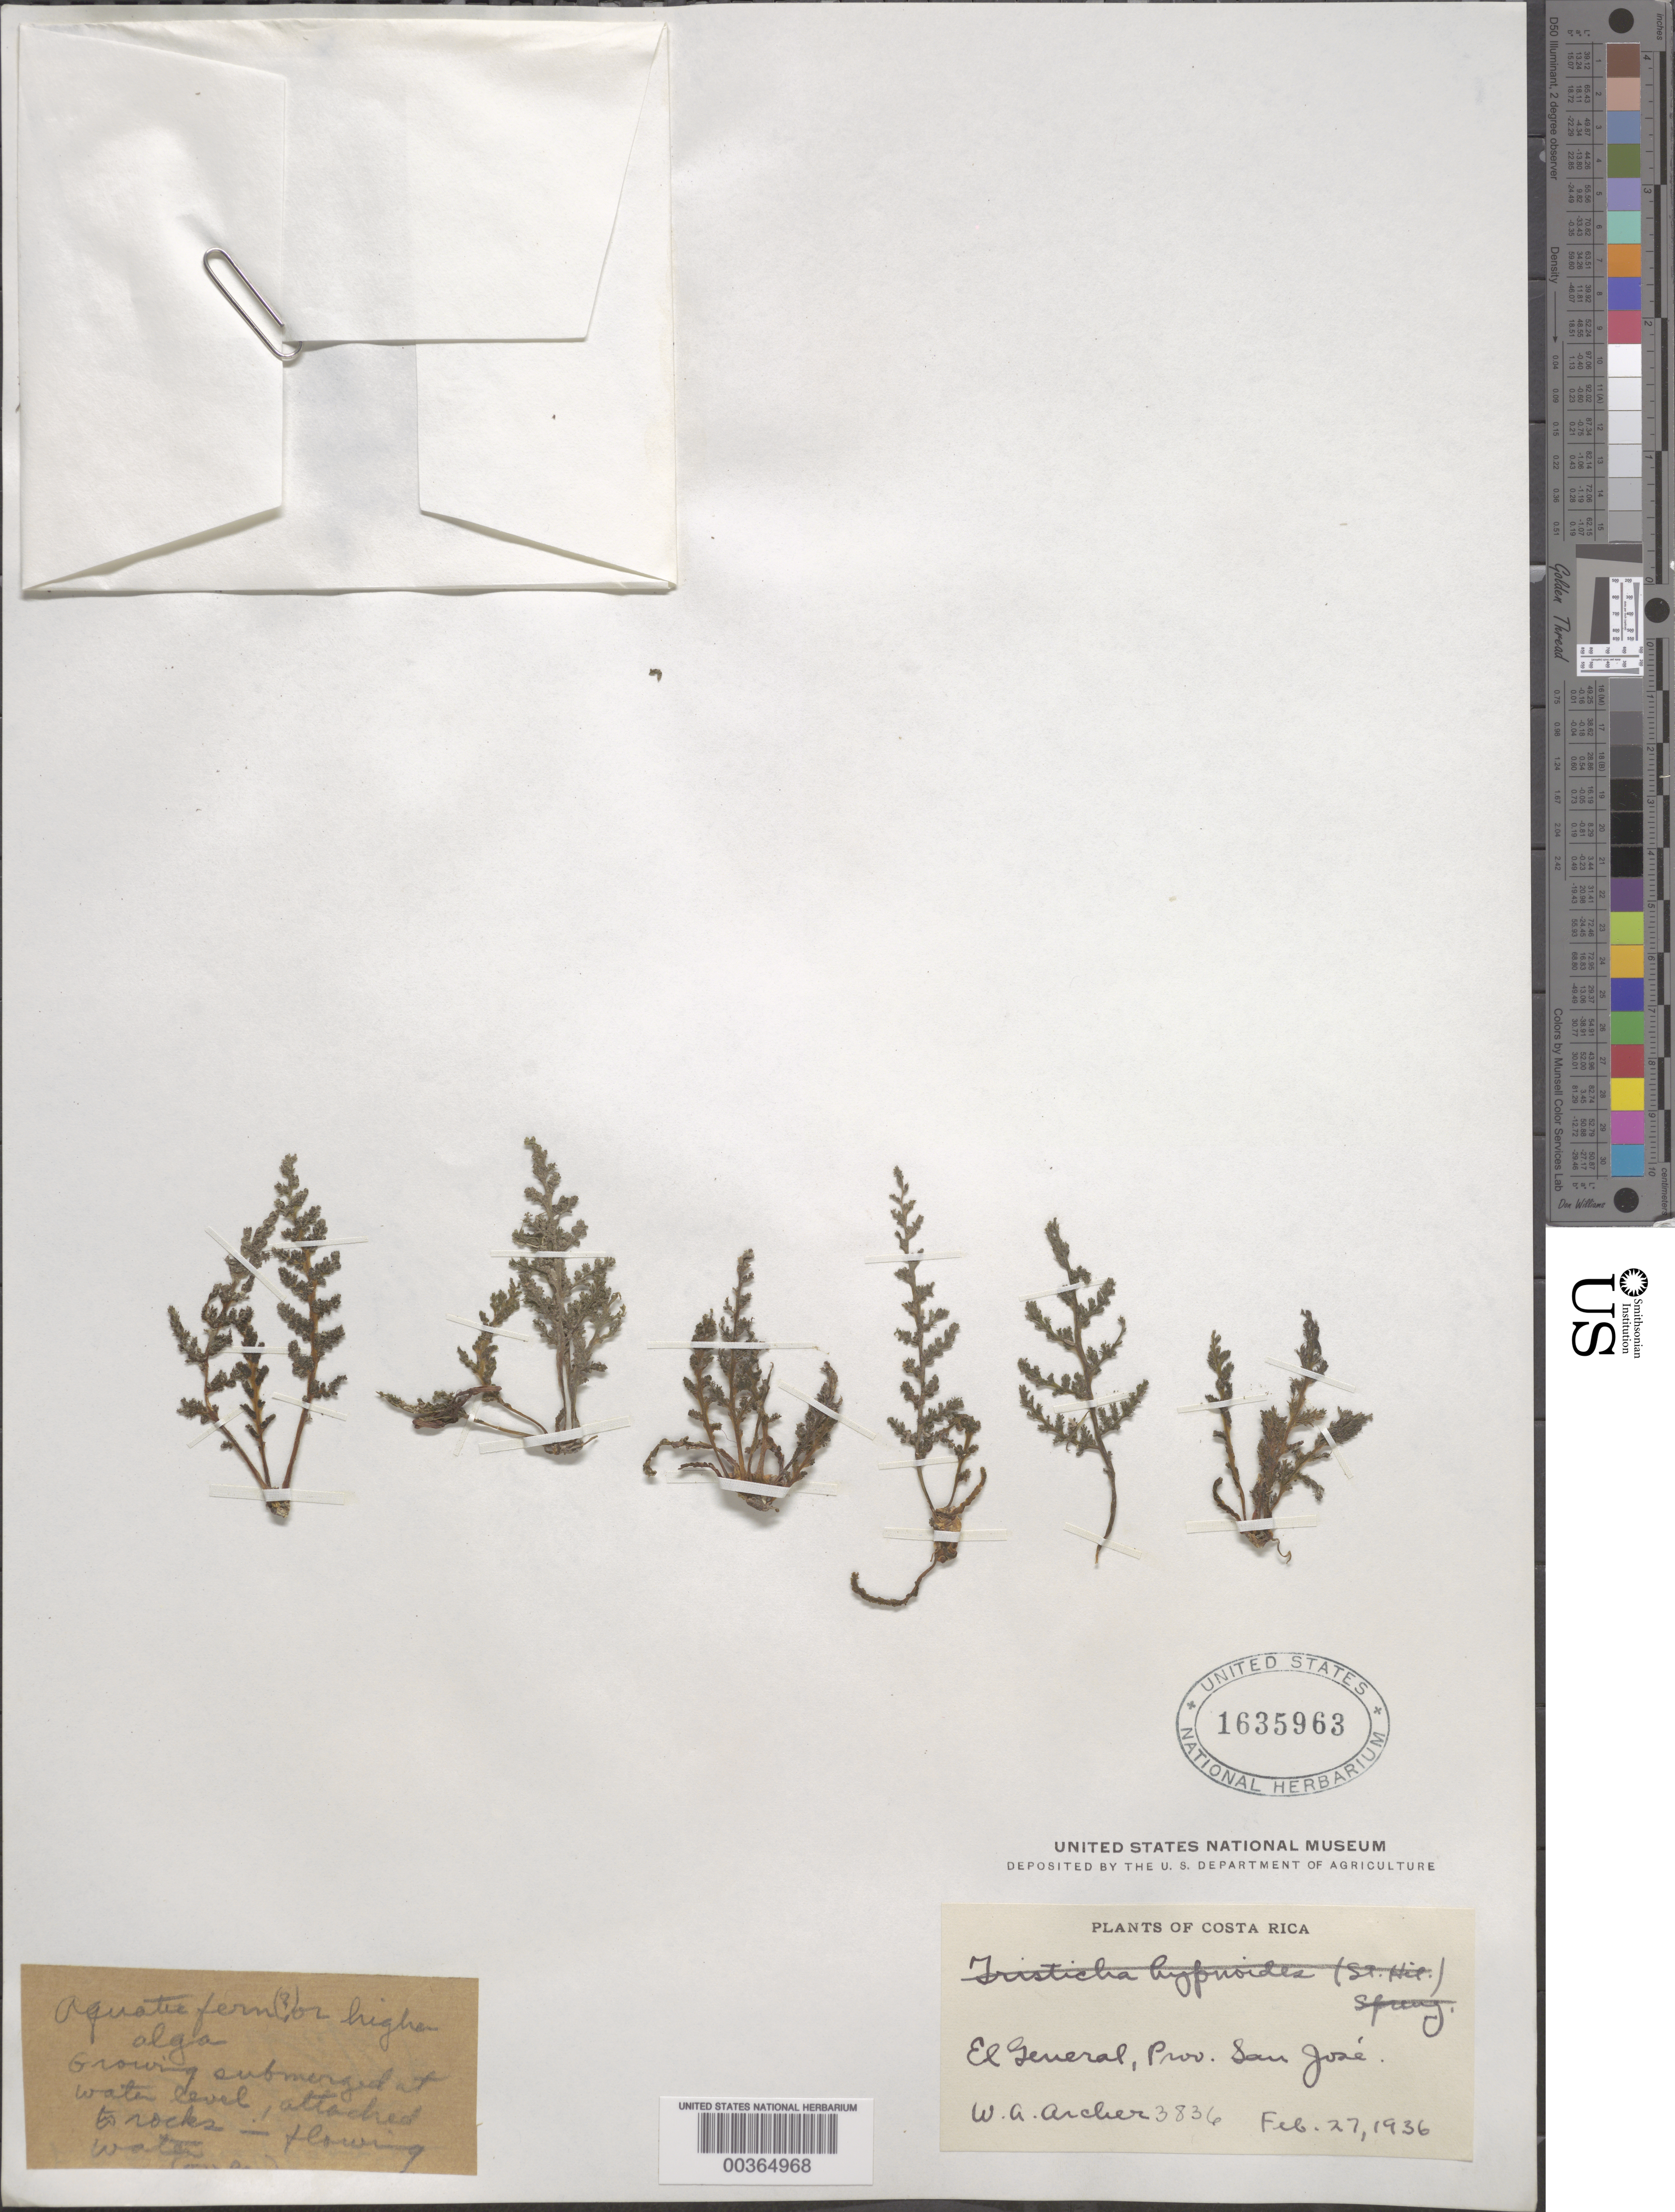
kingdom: Plantae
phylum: Tracheophyta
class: Magnoliopsida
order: Malpighiales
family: Podostemaceae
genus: Marathrum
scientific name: Marathrum tenue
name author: Liebm.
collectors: W. A. Archer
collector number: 3836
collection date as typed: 27 Feb 1936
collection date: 1936-02-27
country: Costa Rica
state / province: San José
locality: El General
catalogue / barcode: US 1635963